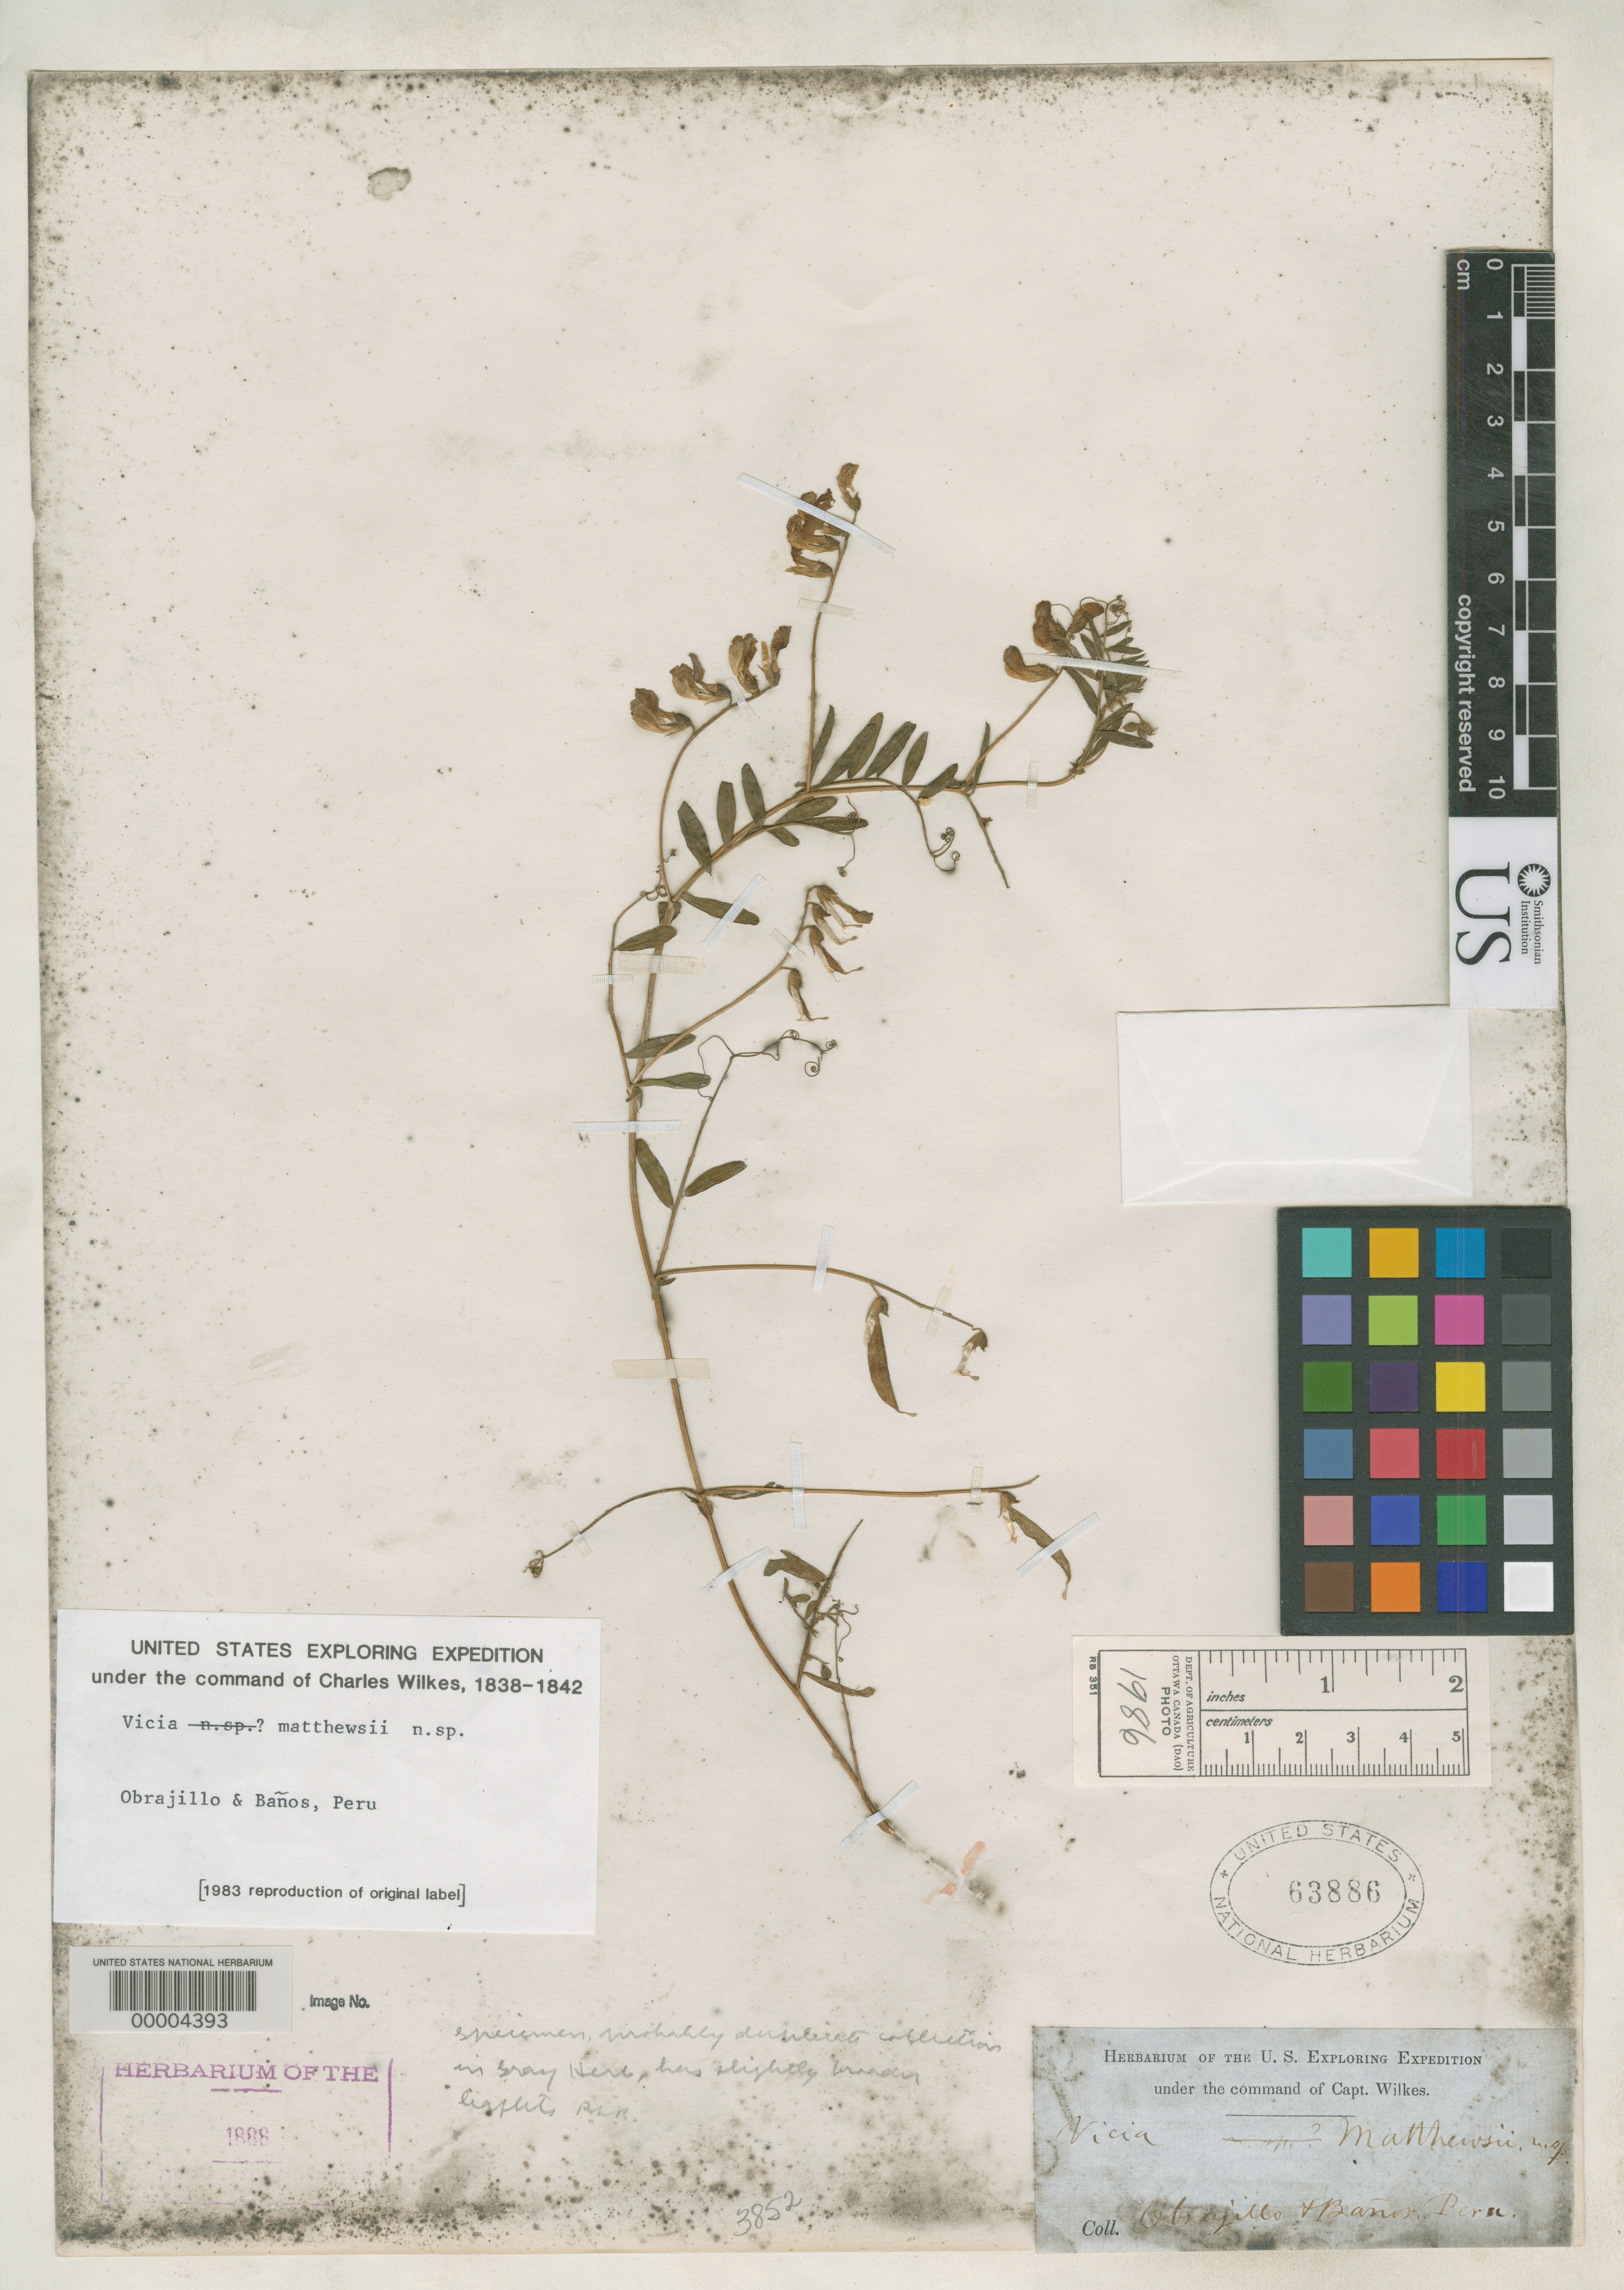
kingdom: Plantae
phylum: Tracheophyta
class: Magnoliopsida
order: Fabales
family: Fabaceae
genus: Vicia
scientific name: Vicia matthewsii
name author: A. Gray in Wilkes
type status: Type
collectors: Wilkes Explor. Exped.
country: Peru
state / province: San Martín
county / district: Mariscal Cáceres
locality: Rio Huallaga, margen Derecha del; Balsa Probana; dtto. Tocache Nuevo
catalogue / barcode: US 63886